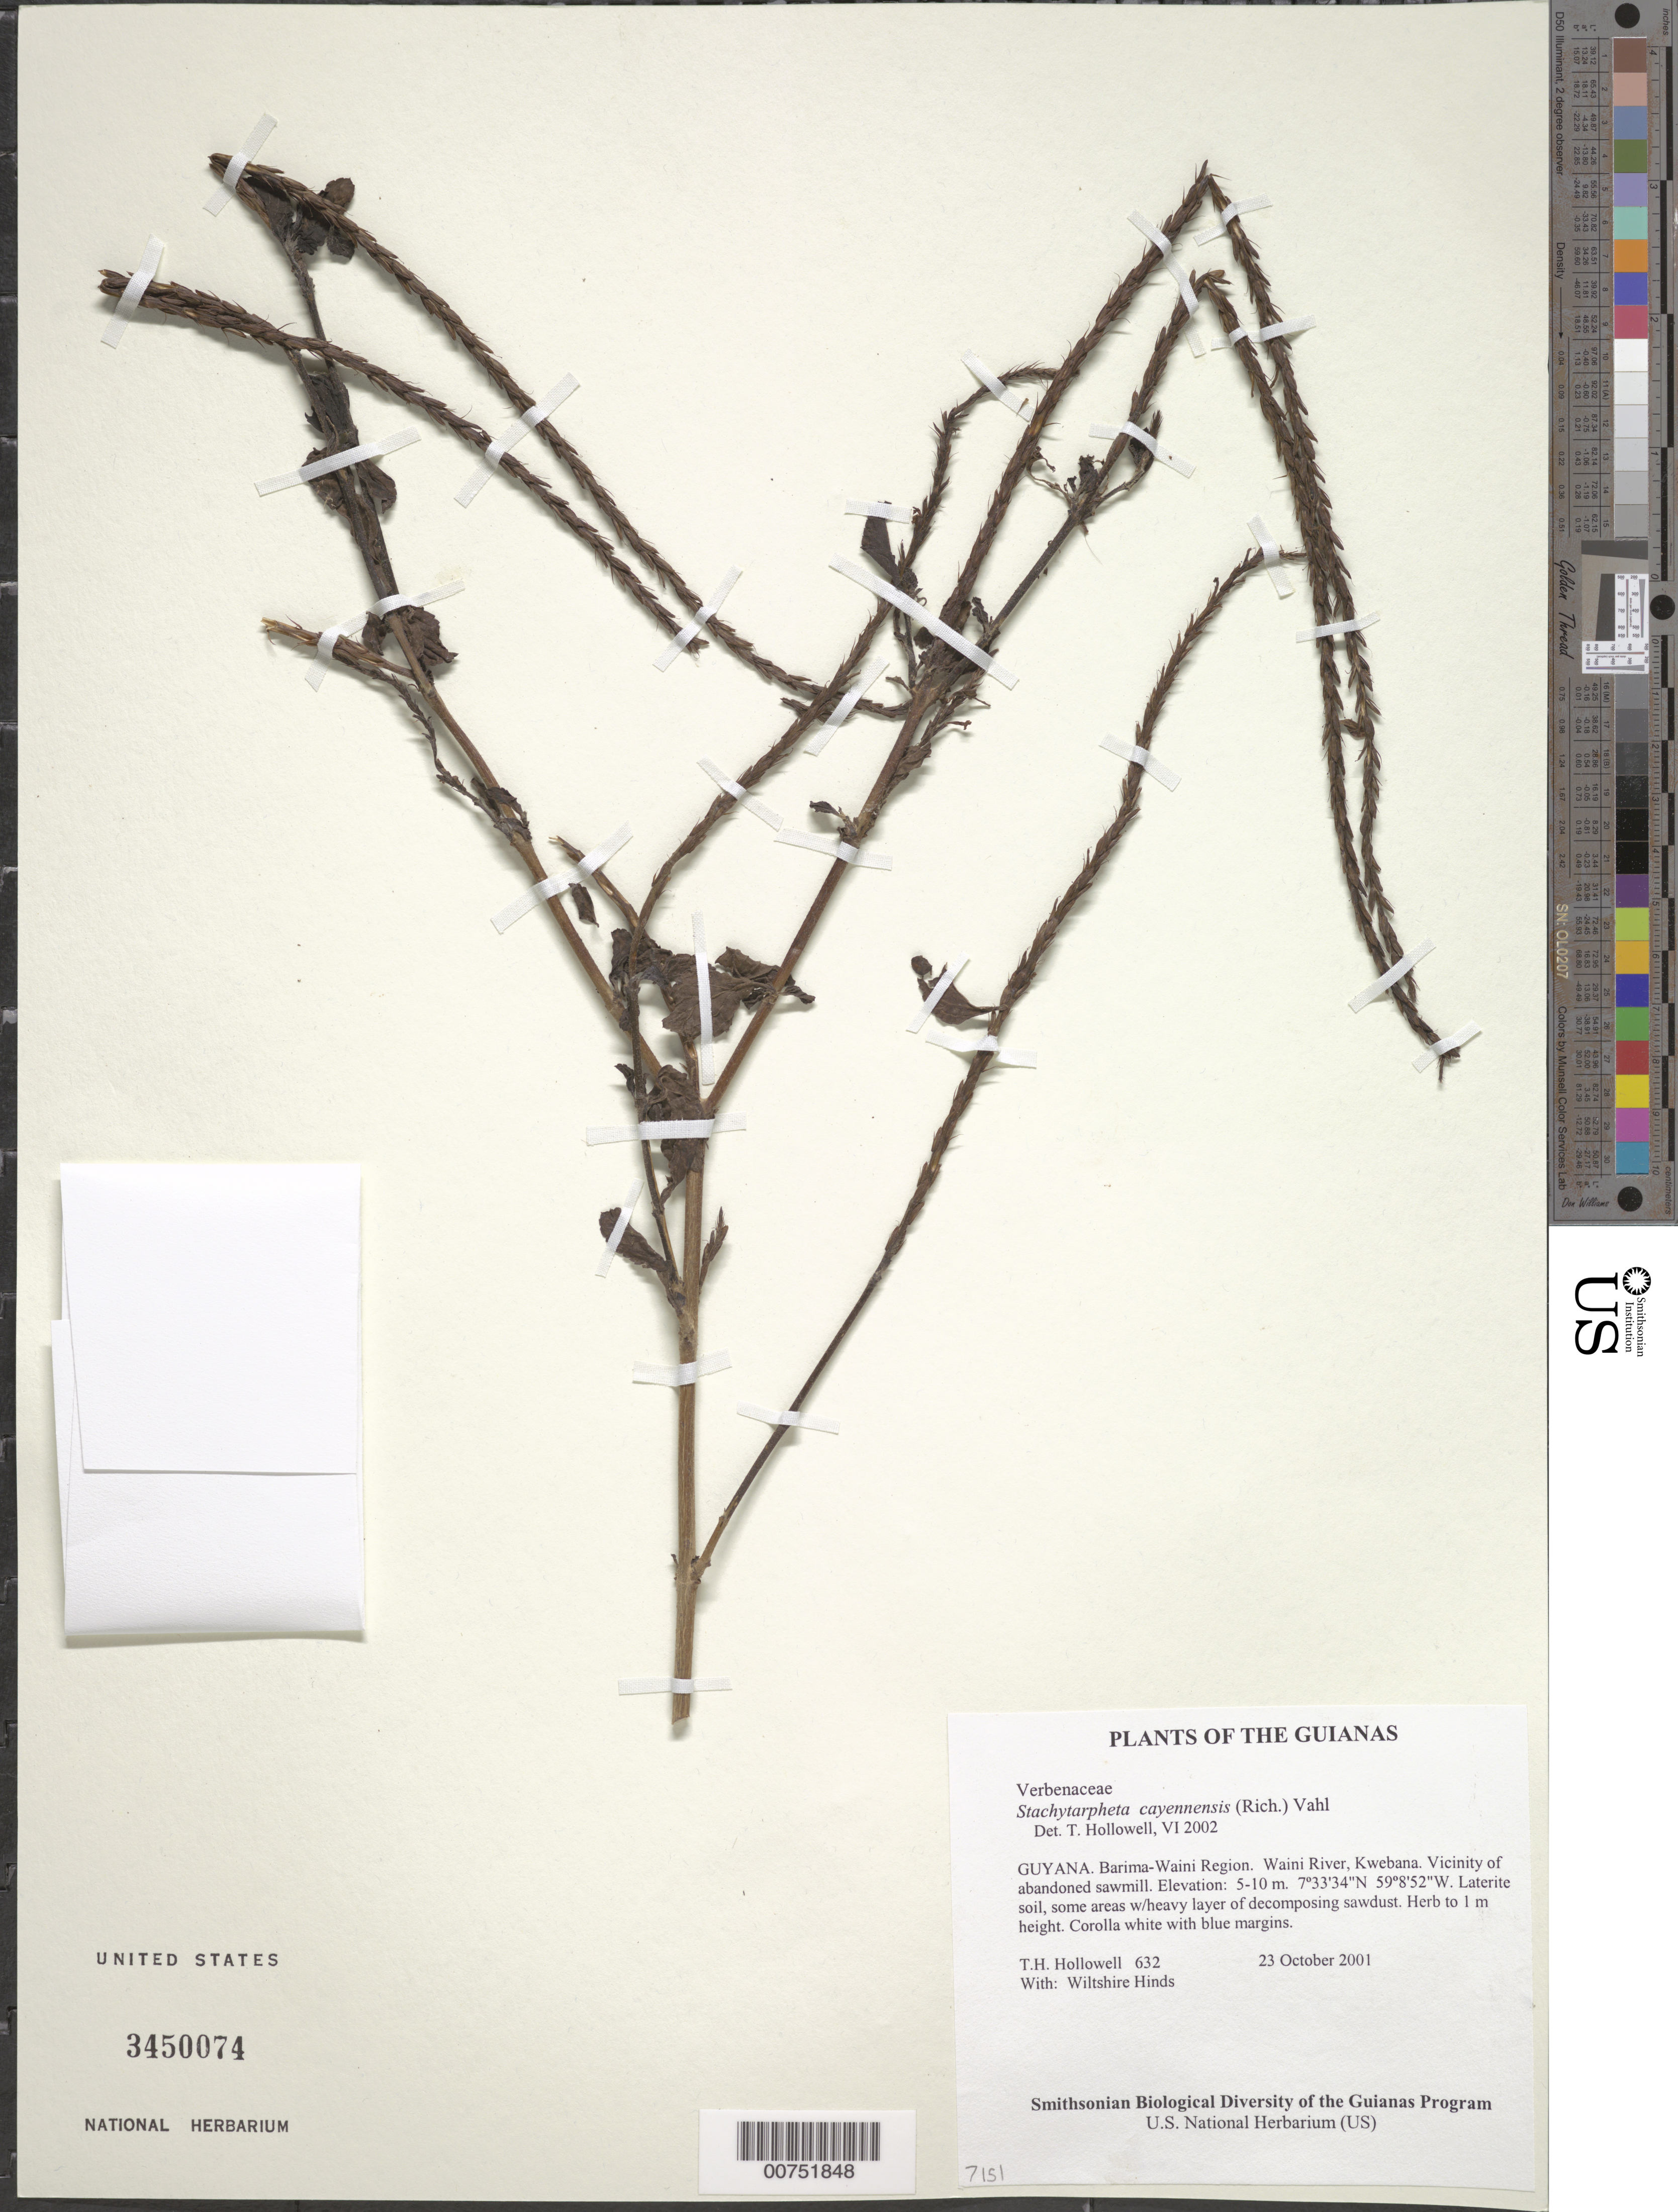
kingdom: Plantae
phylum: Tracheophyta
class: Magnoliopsida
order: Lamiales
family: Verbenaceae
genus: Stachytarpheta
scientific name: Stachytarpheta cayennensis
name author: (Rich.) Vahl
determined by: Hollowell, T. H., (BOT), Smithsonian Institution - National Museum of Natural History (UNITED STATES)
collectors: T. Hollowell & W. Hinds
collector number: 632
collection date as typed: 23 October 2001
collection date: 2001-10-23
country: Guyana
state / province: Barima-Waini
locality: Waini River, Kwebana. Vicinity of abandoned sawmill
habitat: Laterite soil, some areas w/heavy layer of decomposing sawdust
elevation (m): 5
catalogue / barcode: US 3450074